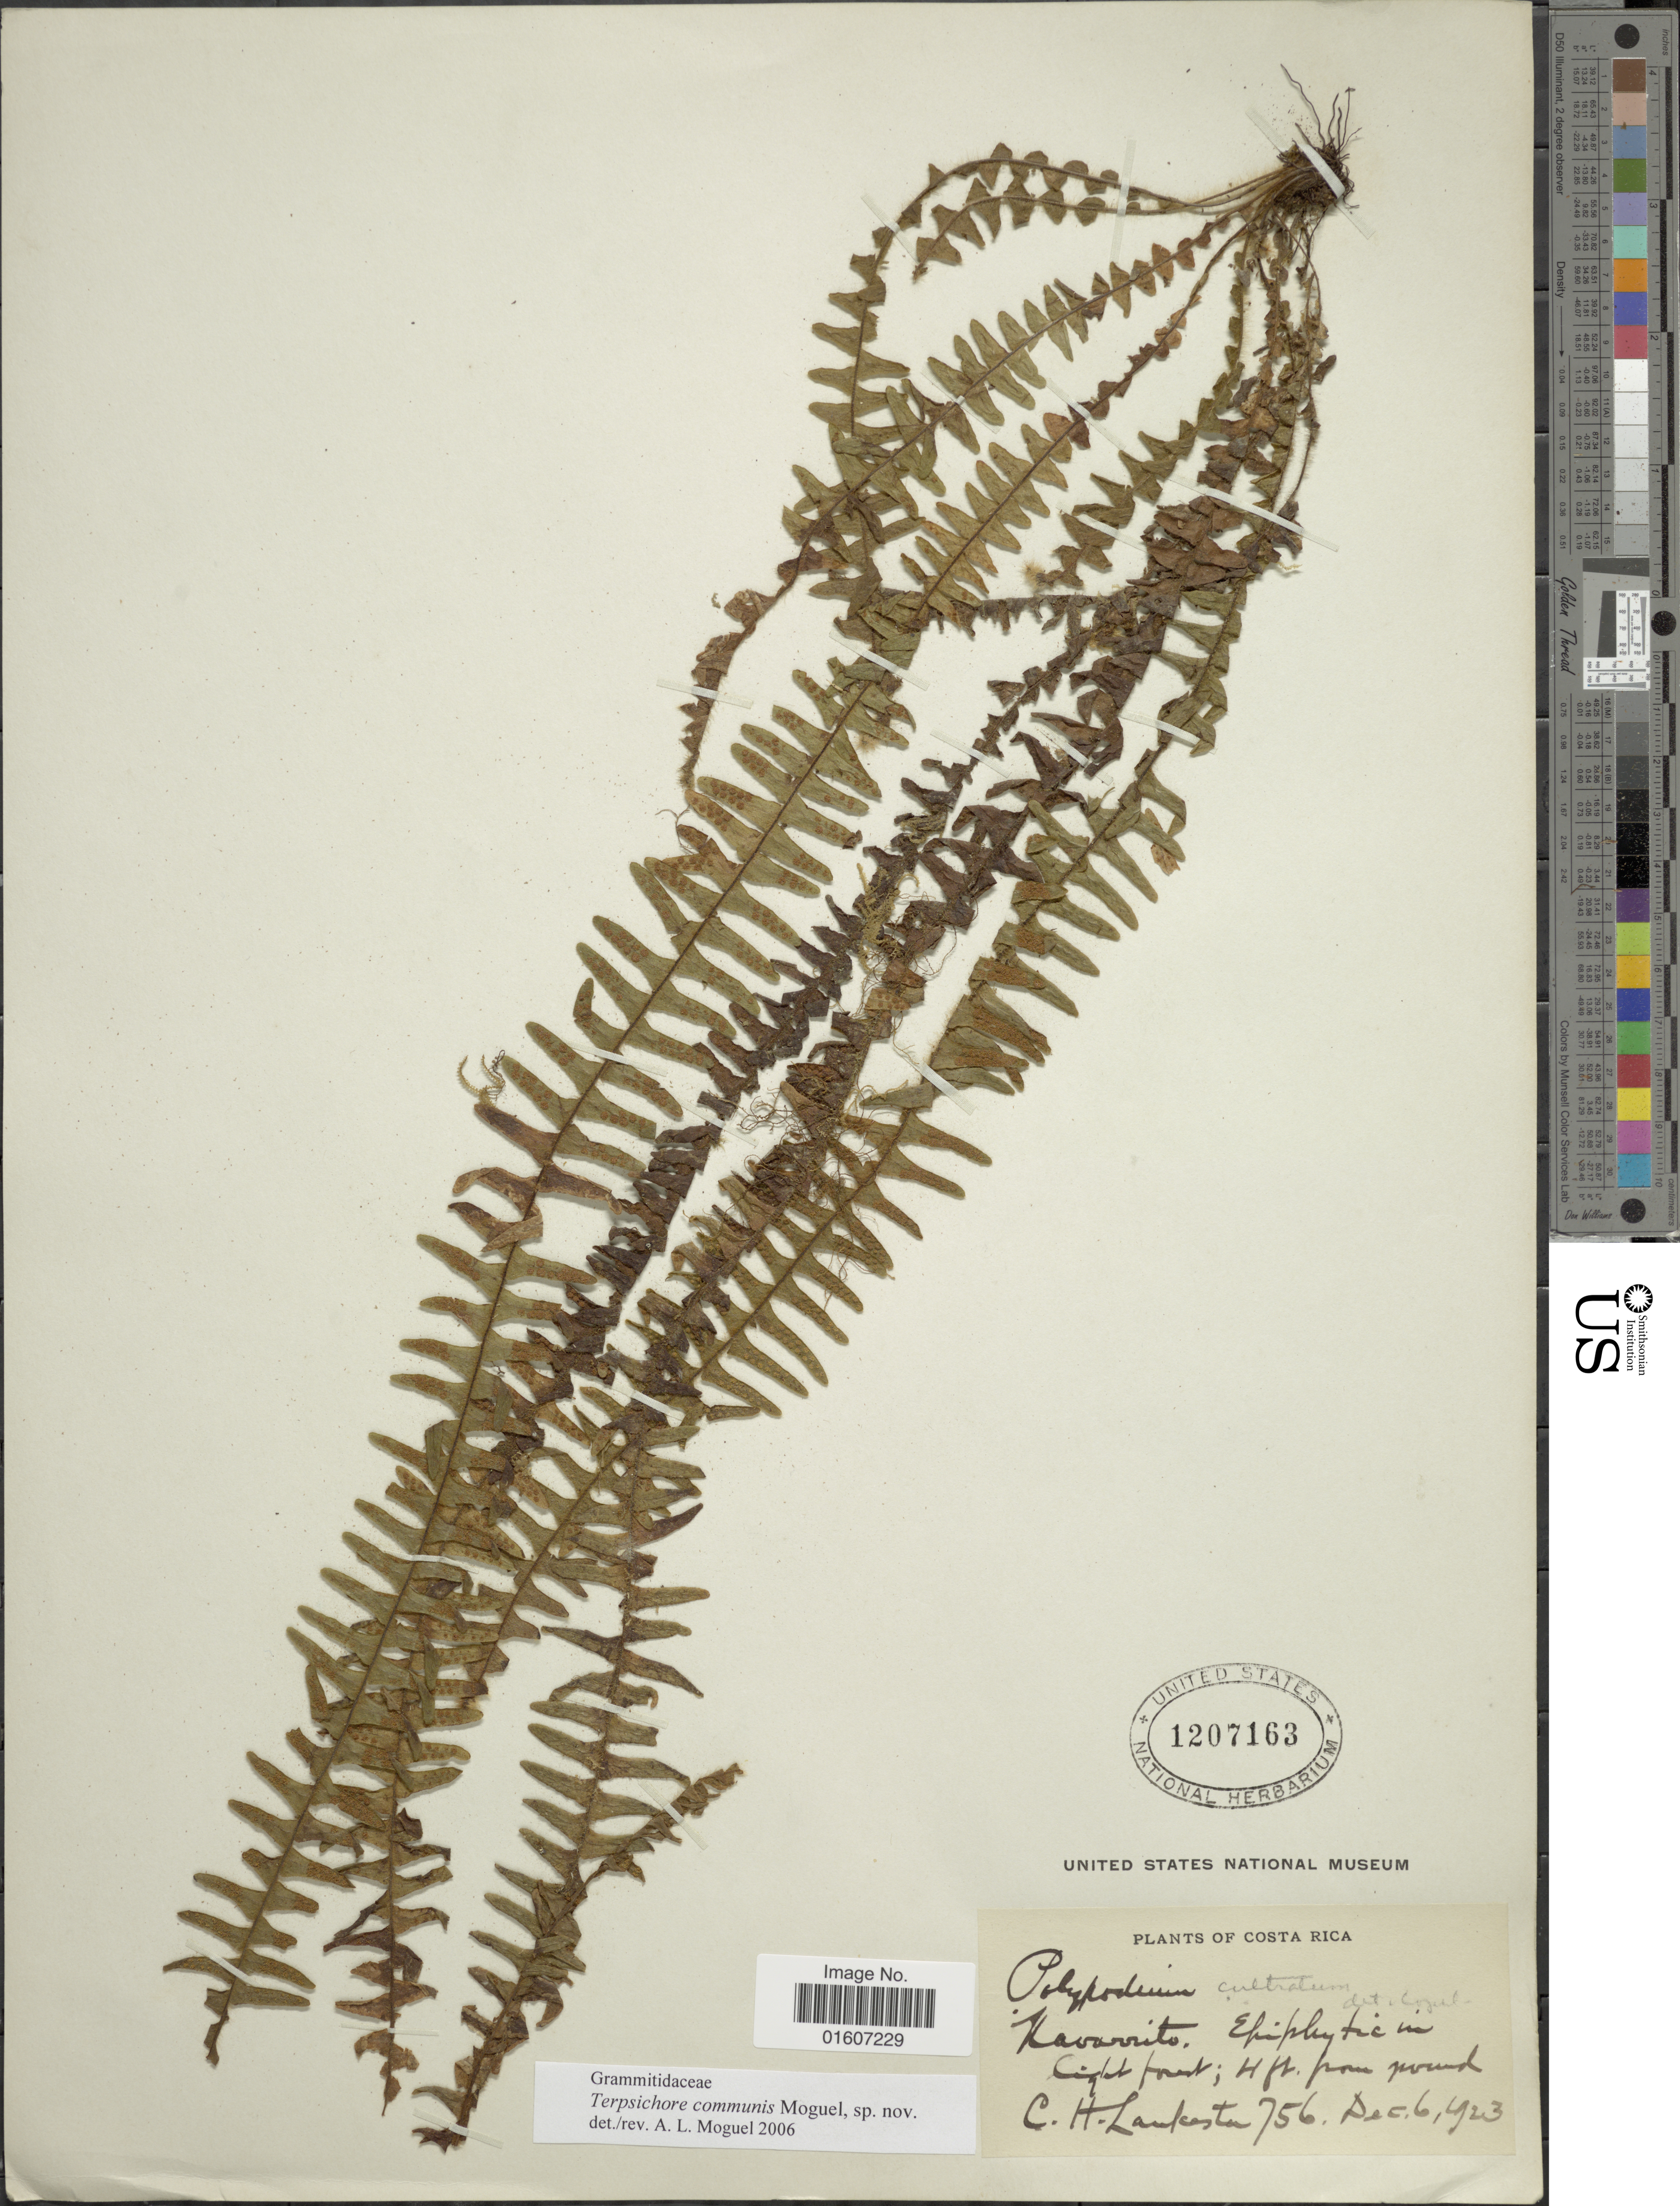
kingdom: Plantae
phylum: Tracheophyta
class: Polypodiopsida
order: Polypodiales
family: Polypodiaceae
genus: Terpsichore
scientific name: Terpsichore communis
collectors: C. H. Lankester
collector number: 756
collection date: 1923-12-06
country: Costa Rica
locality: Navarrito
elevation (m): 1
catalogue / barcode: US 1207163